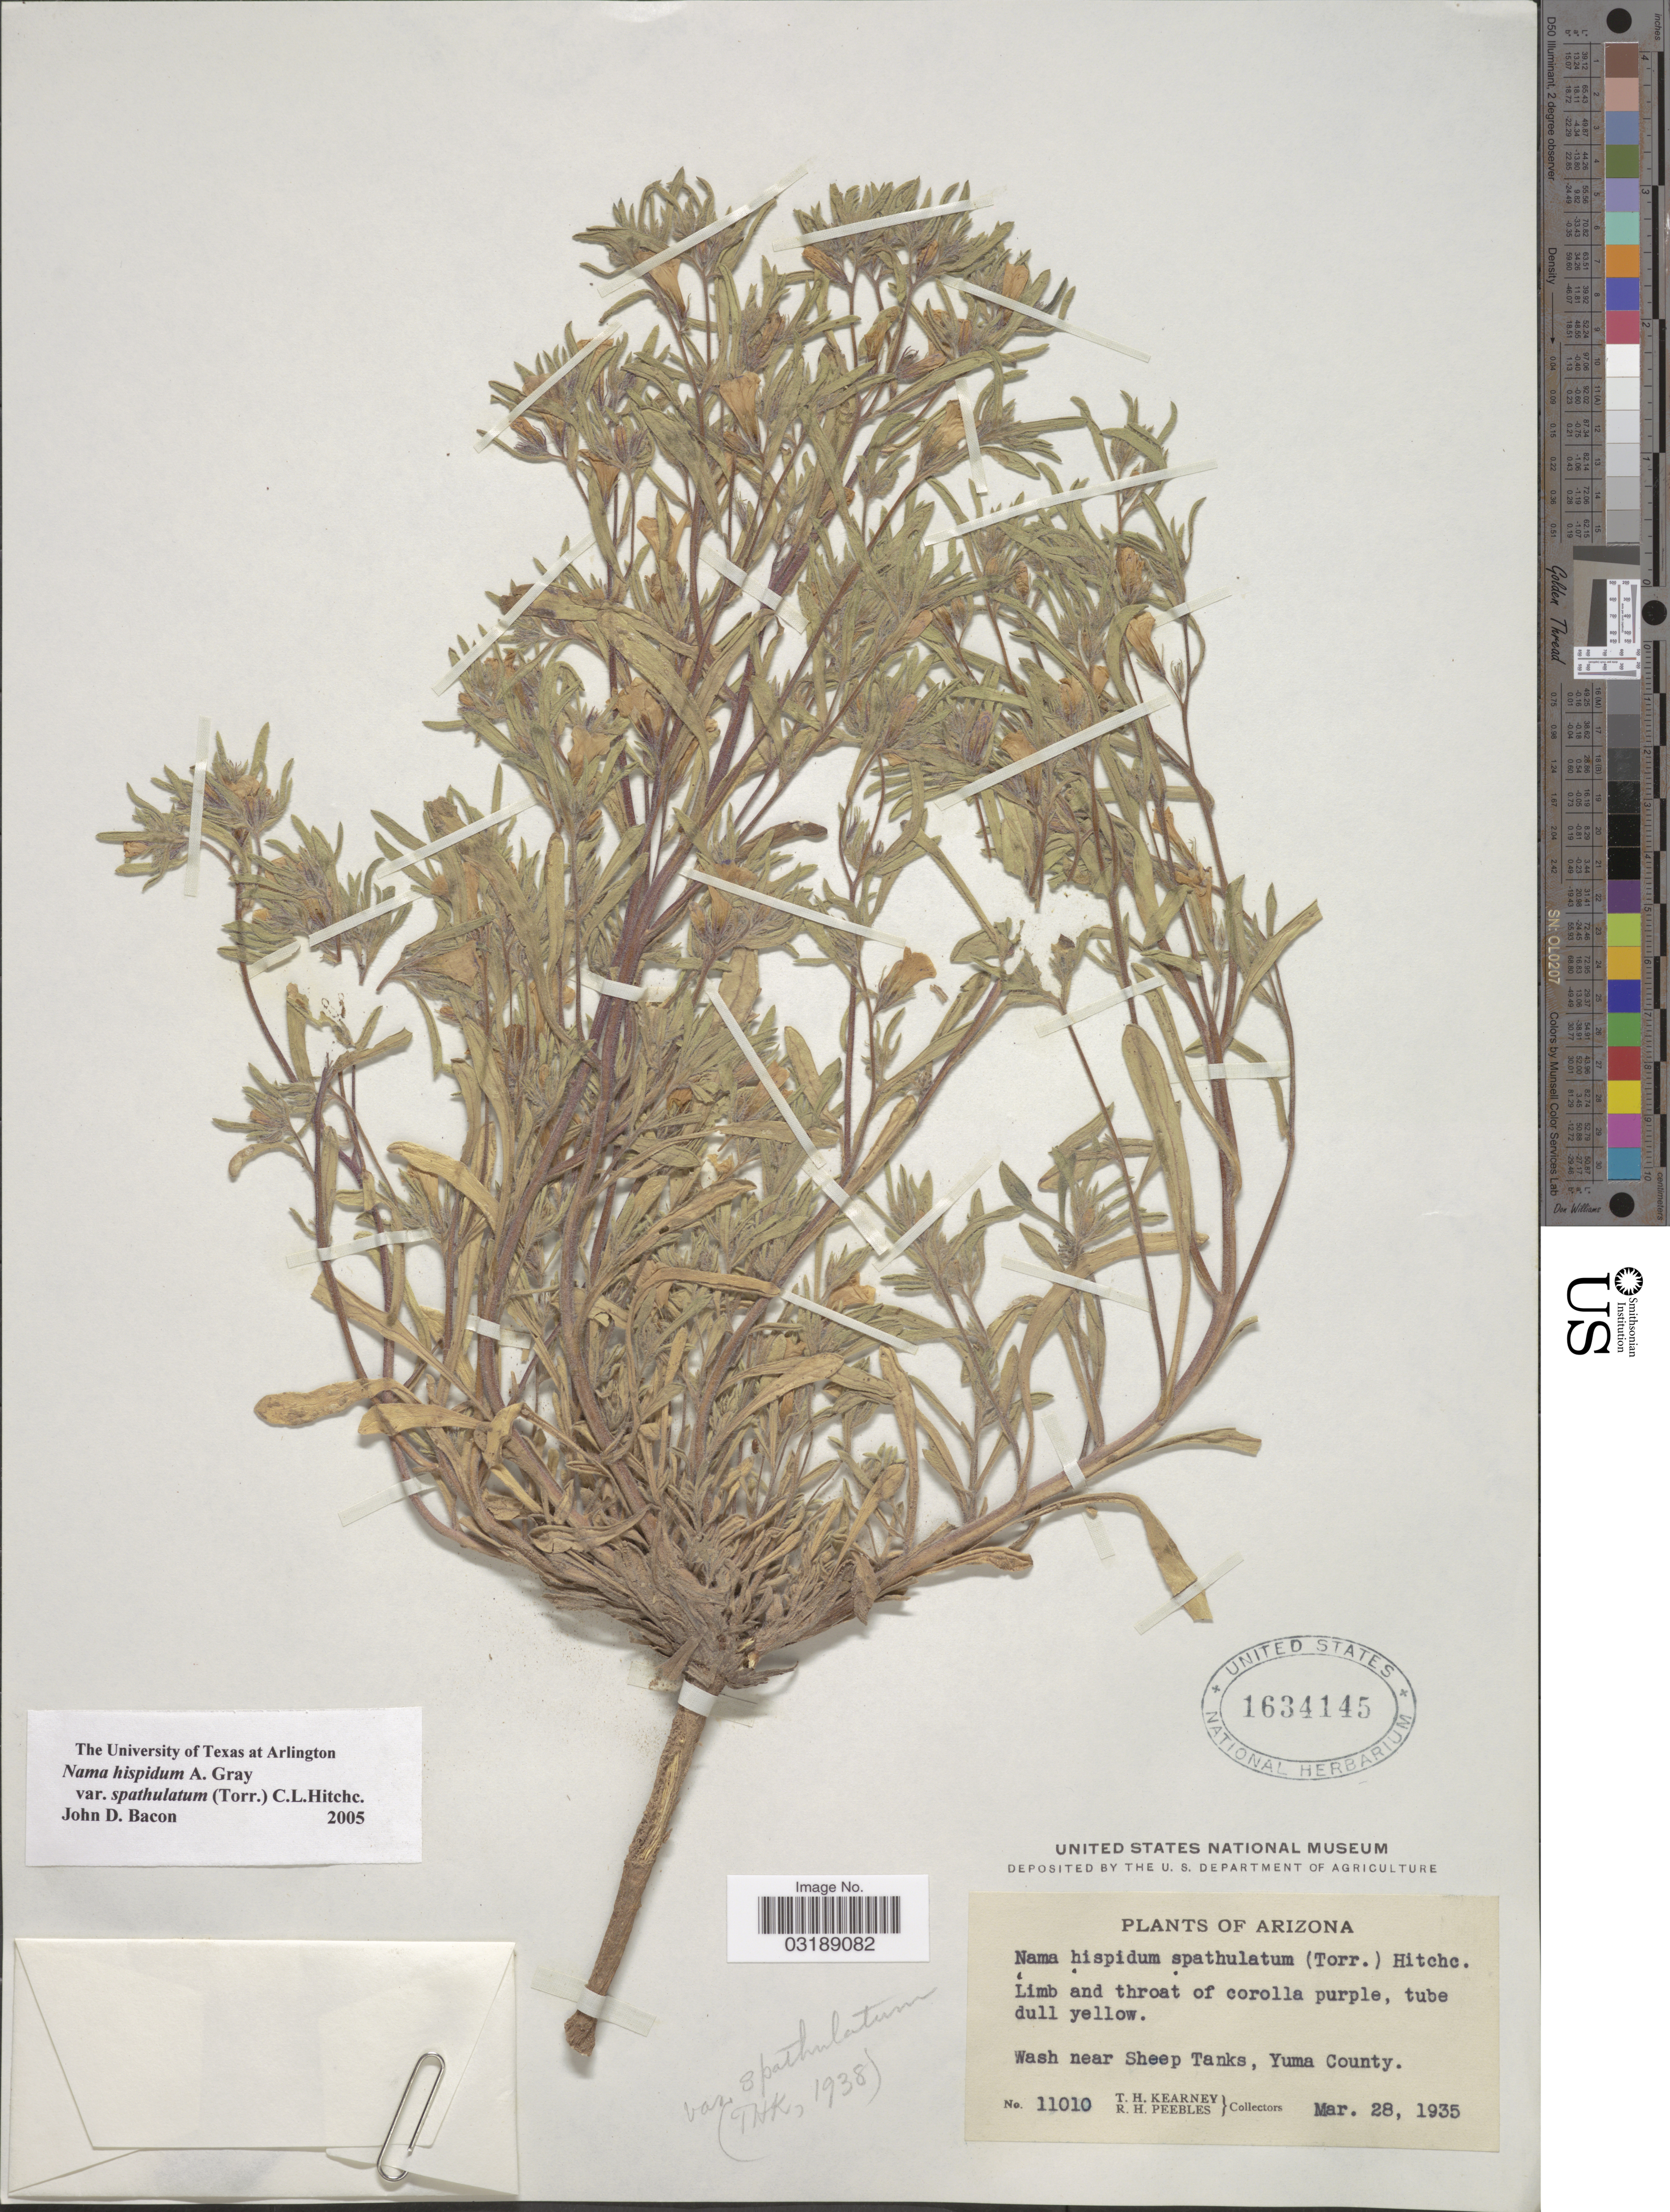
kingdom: Plantae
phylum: Tracheophyta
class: Magnoliopsida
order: Boraginales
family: Namaceae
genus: Nama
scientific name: Nama hispida var. spathulatum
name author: (Torr.) C.L. Hitchc.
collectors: T. H. Kearney & R. H. Peebles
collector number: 11010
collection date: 1935-03-28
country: United States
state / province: Arizona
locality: Wash near Sheep Tanks, Yuma County.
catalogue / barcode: US 1634145